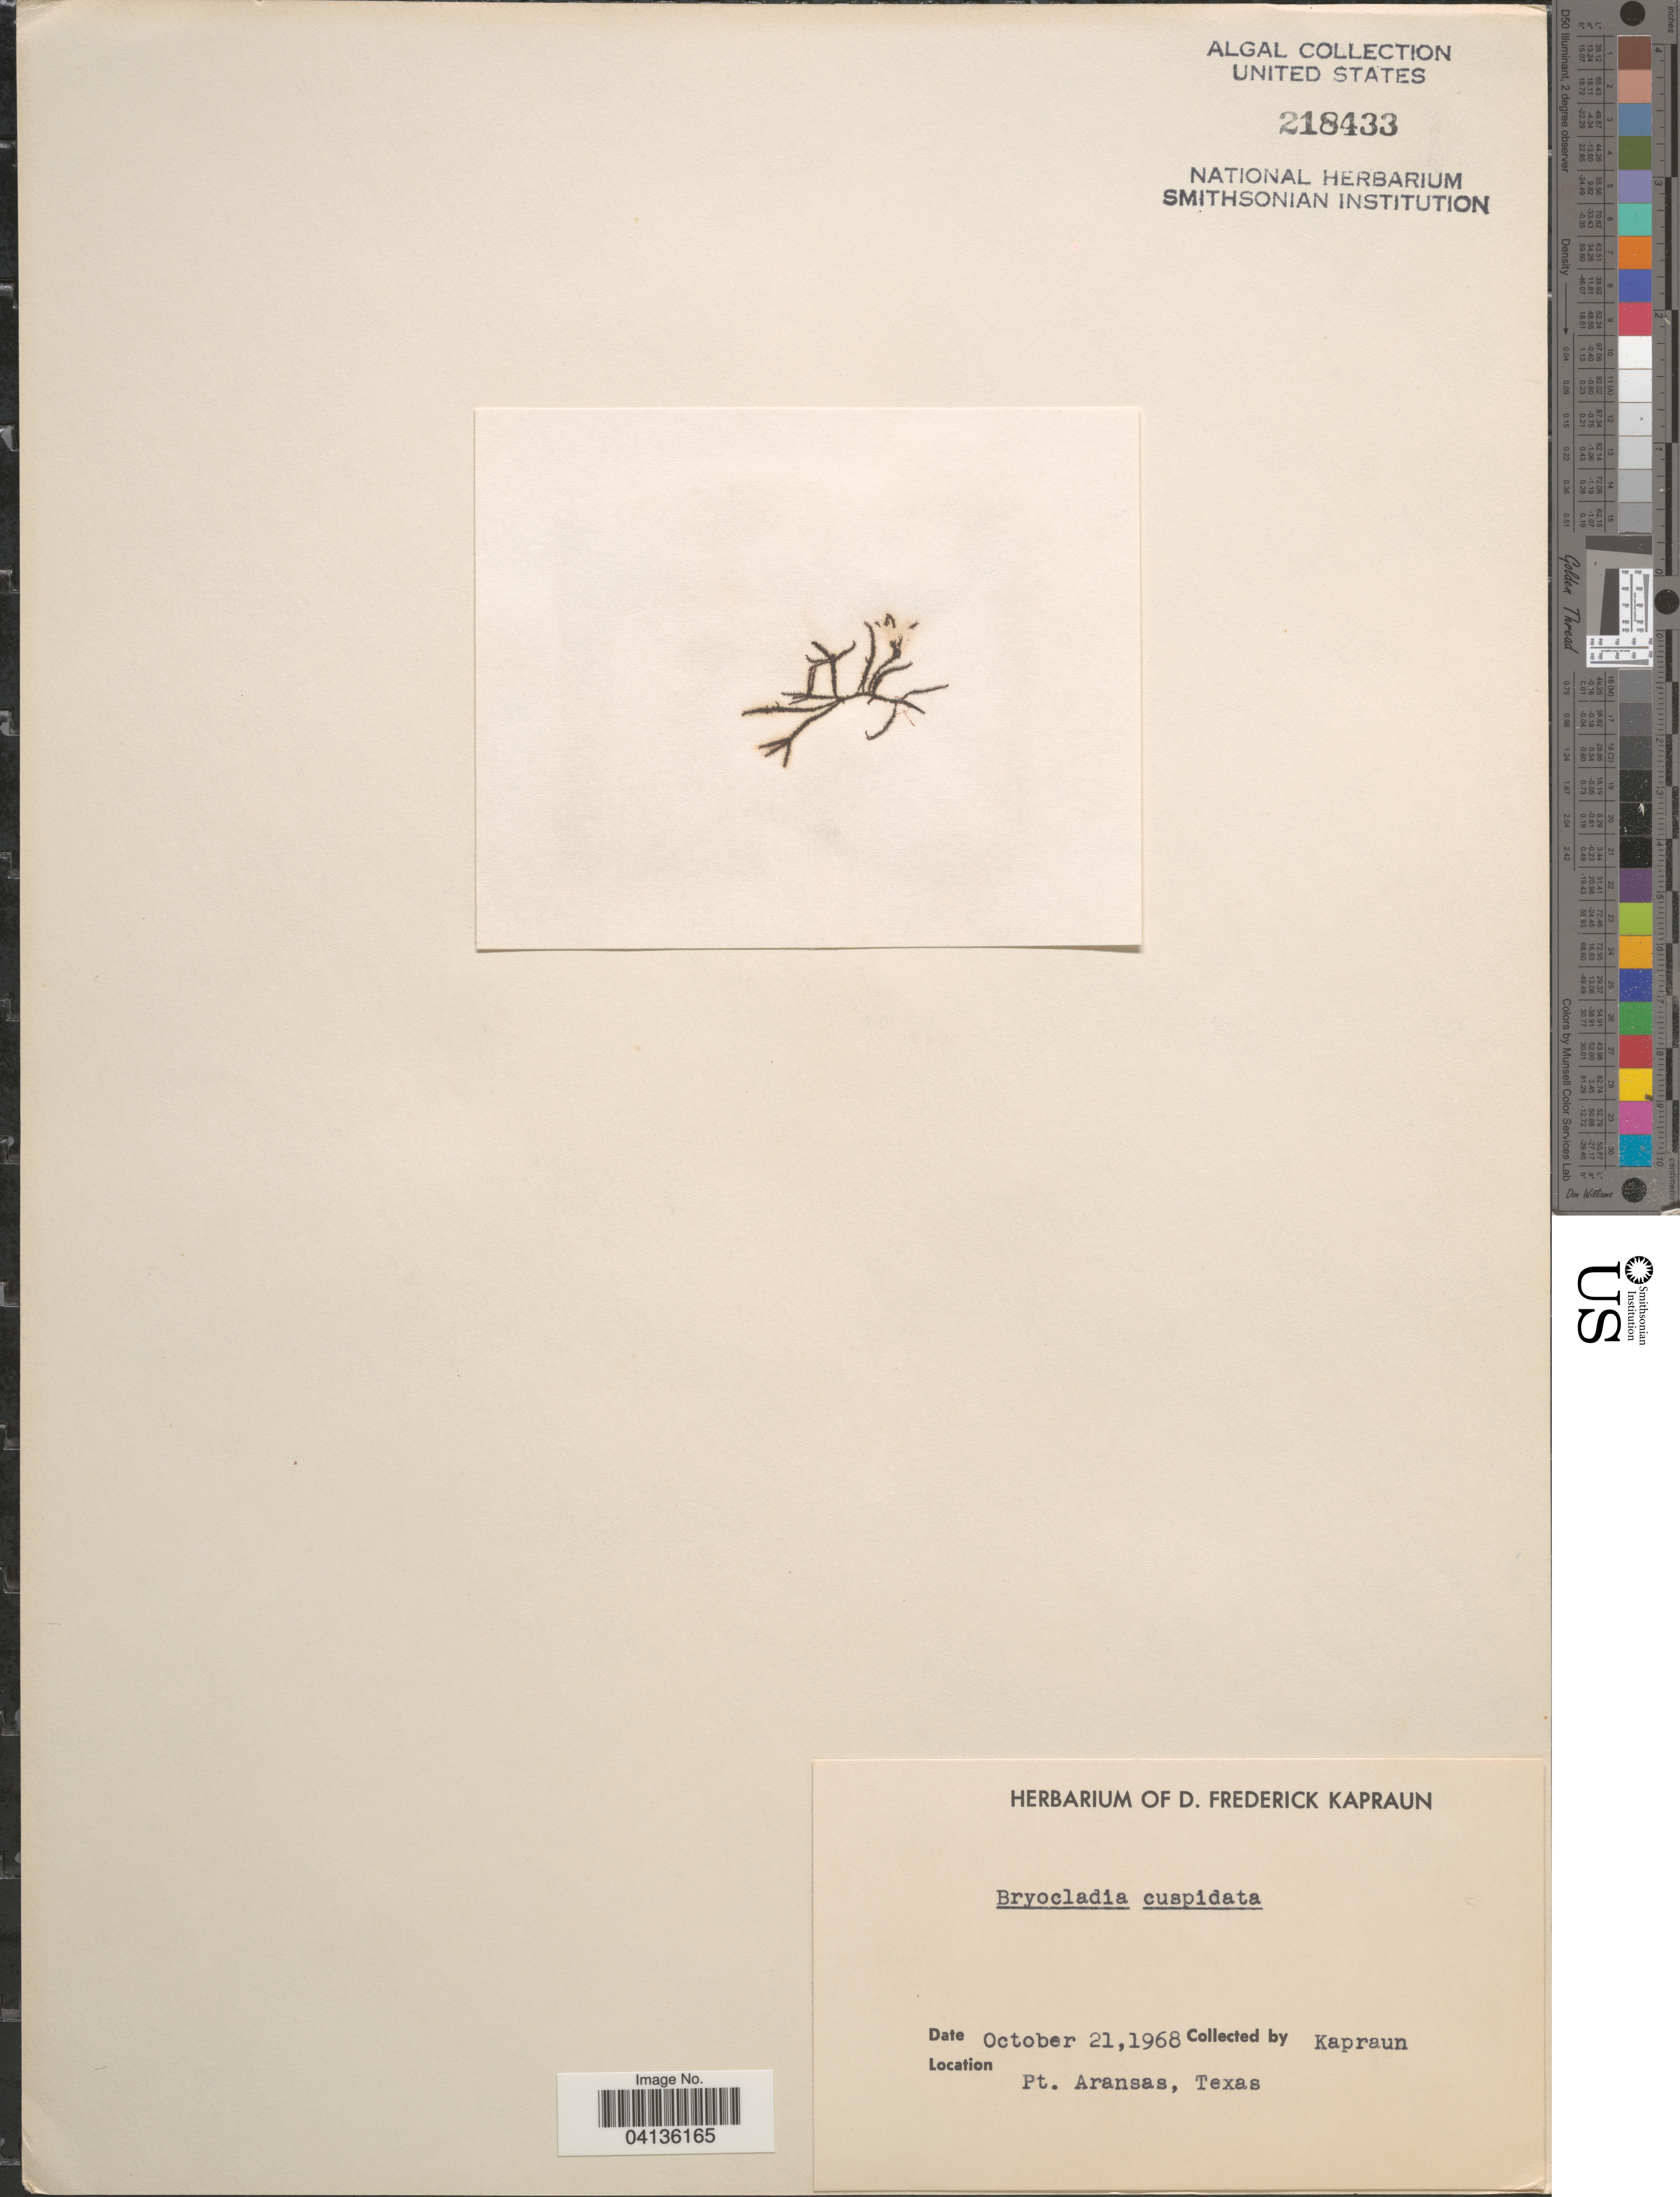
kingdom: Plantae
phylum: Rhodophyta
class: Florideophyceae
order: Ceramiales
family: Rhodomelaceae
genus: Bryocladia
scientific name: Bryocladia cuspidata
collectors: D. F. Kapraun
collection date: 1968-10-21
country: United States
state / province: Texas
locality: Pt. Aransas.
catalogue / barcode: US 218433